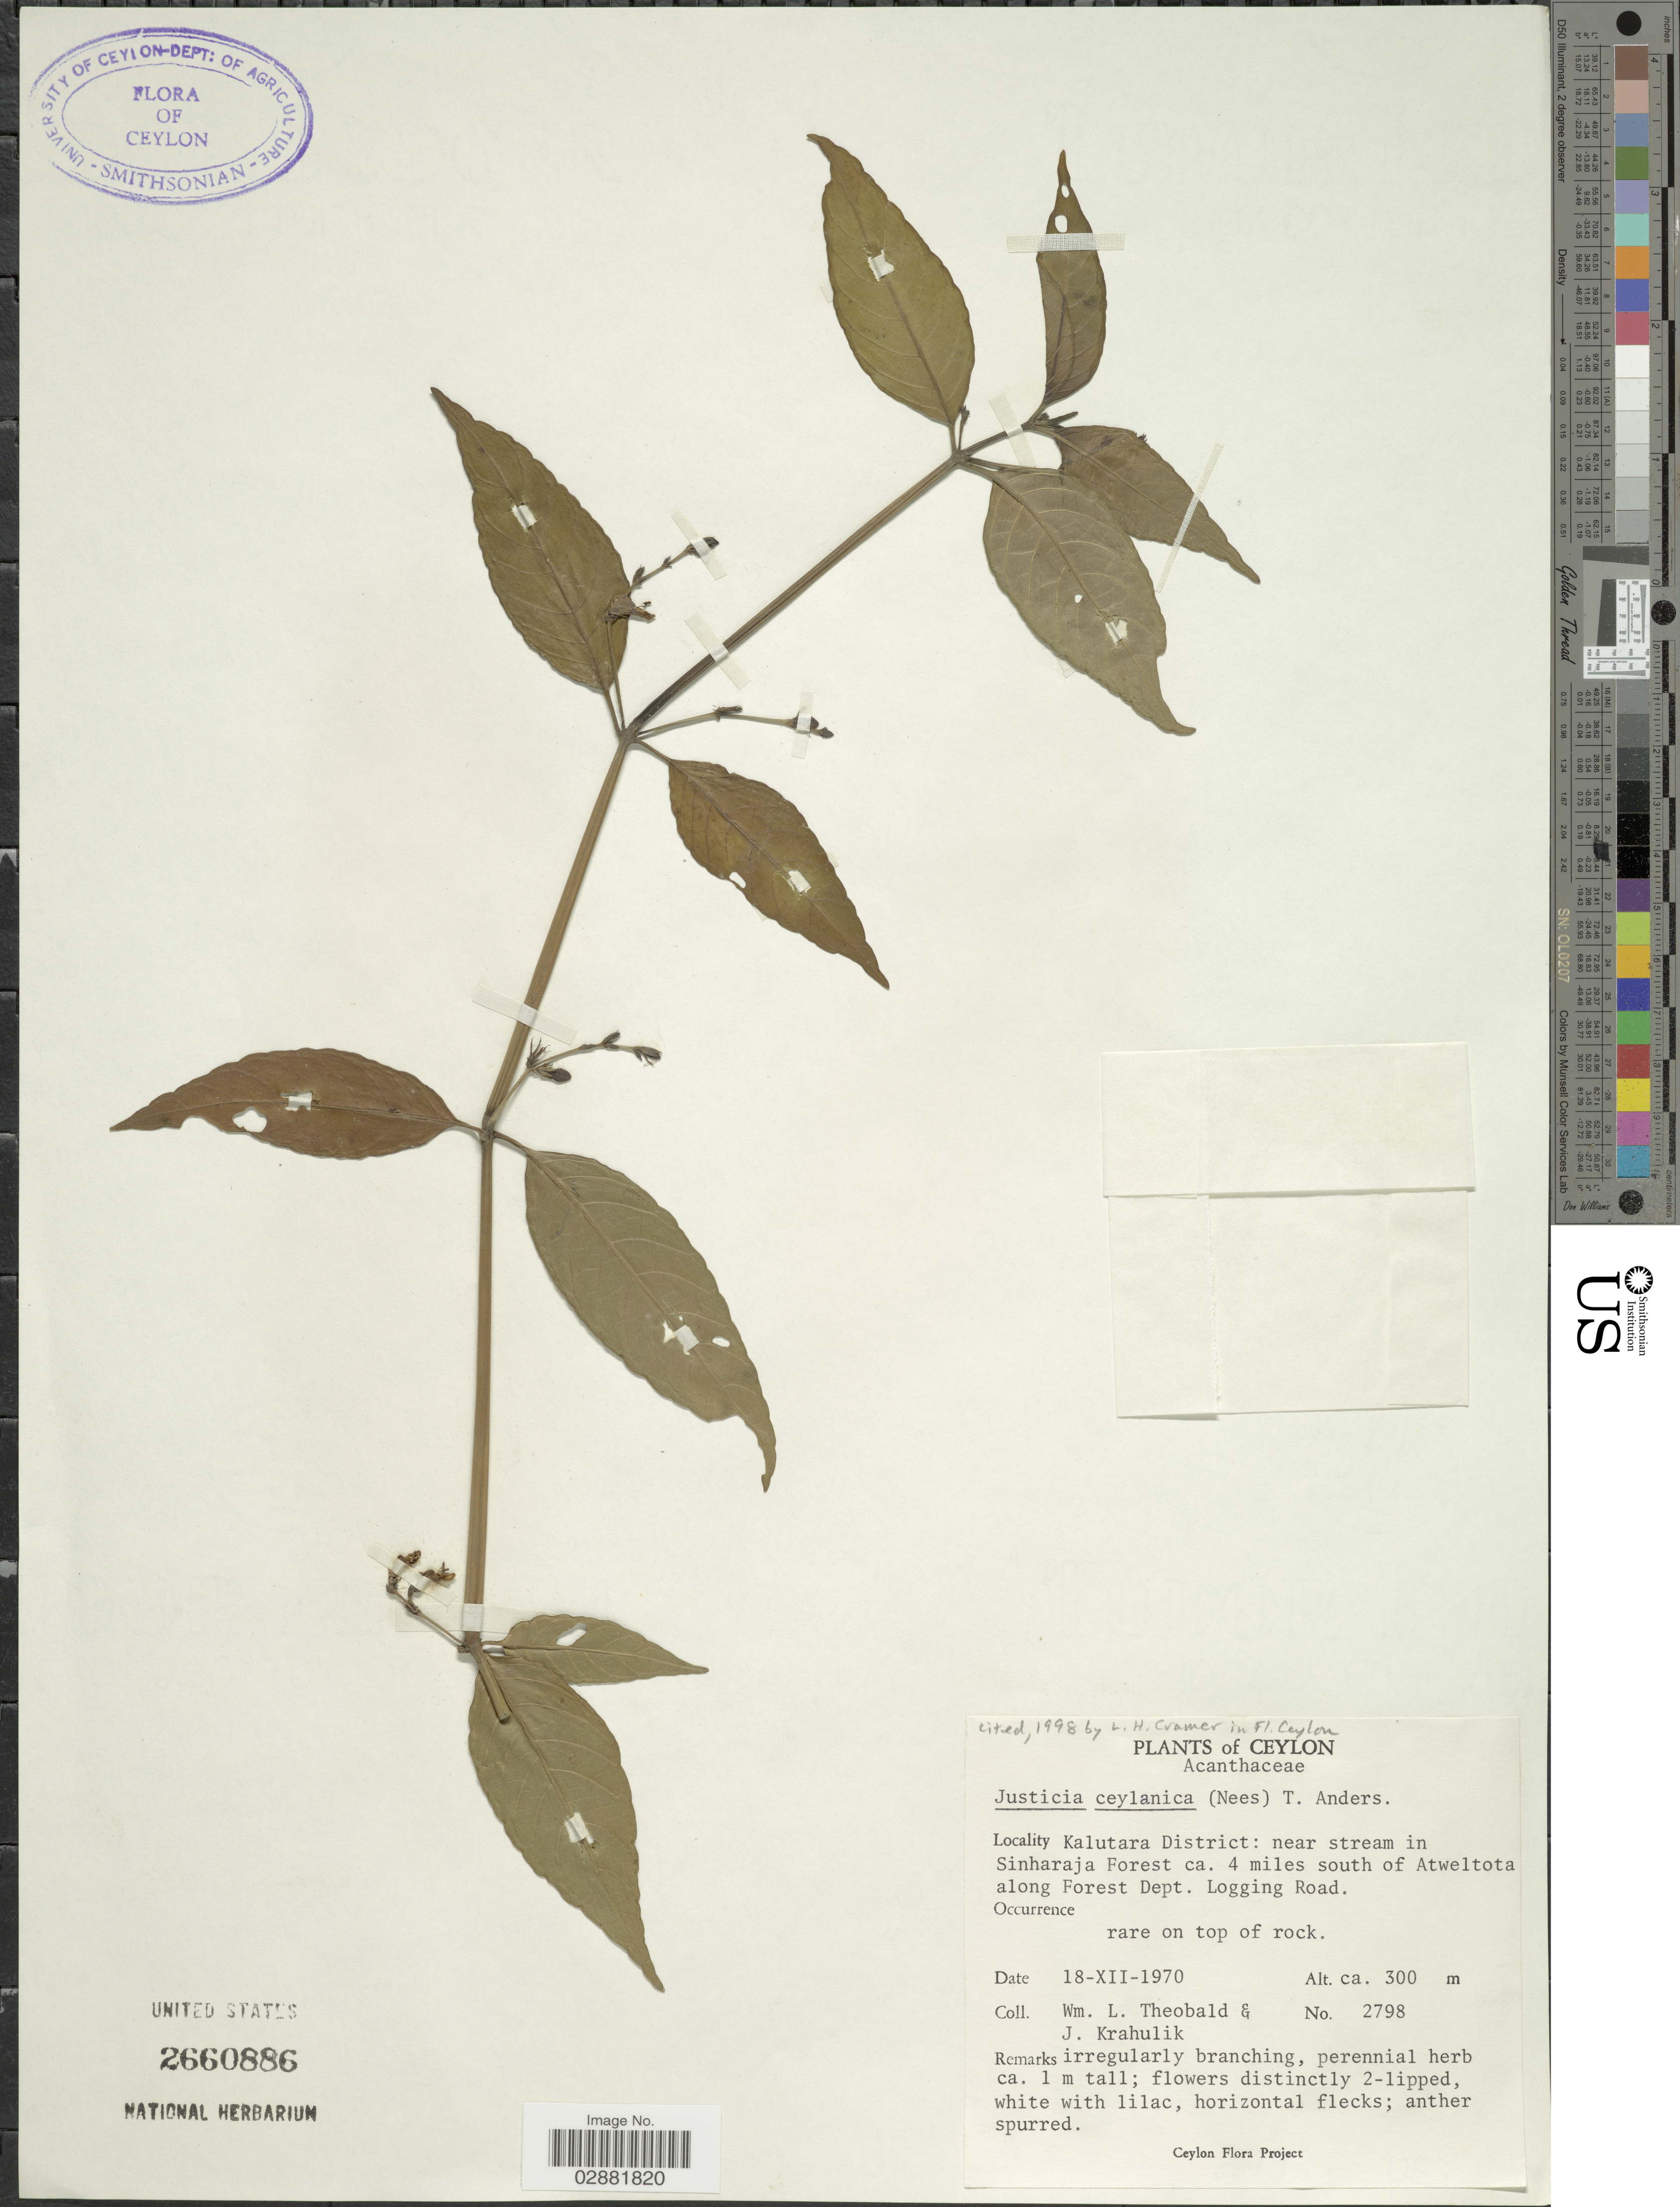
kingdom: Plantae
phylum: Tracheophyta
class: Magnoliopsida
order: Lamiales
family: Acanthaceae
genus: Justicia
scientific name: Justicia ceylanica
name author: T. Anderson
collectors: W. L. Theobald & J. Krahulik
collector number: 2798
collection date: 1970-12-18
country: Sri Lanka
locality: Ceylon, Kalutara District, near stream in Sinharaja Forest ca. 4 miles south of Atweltota along Forest Dept. Logging Road.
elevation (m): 300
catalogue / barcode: US 2660886